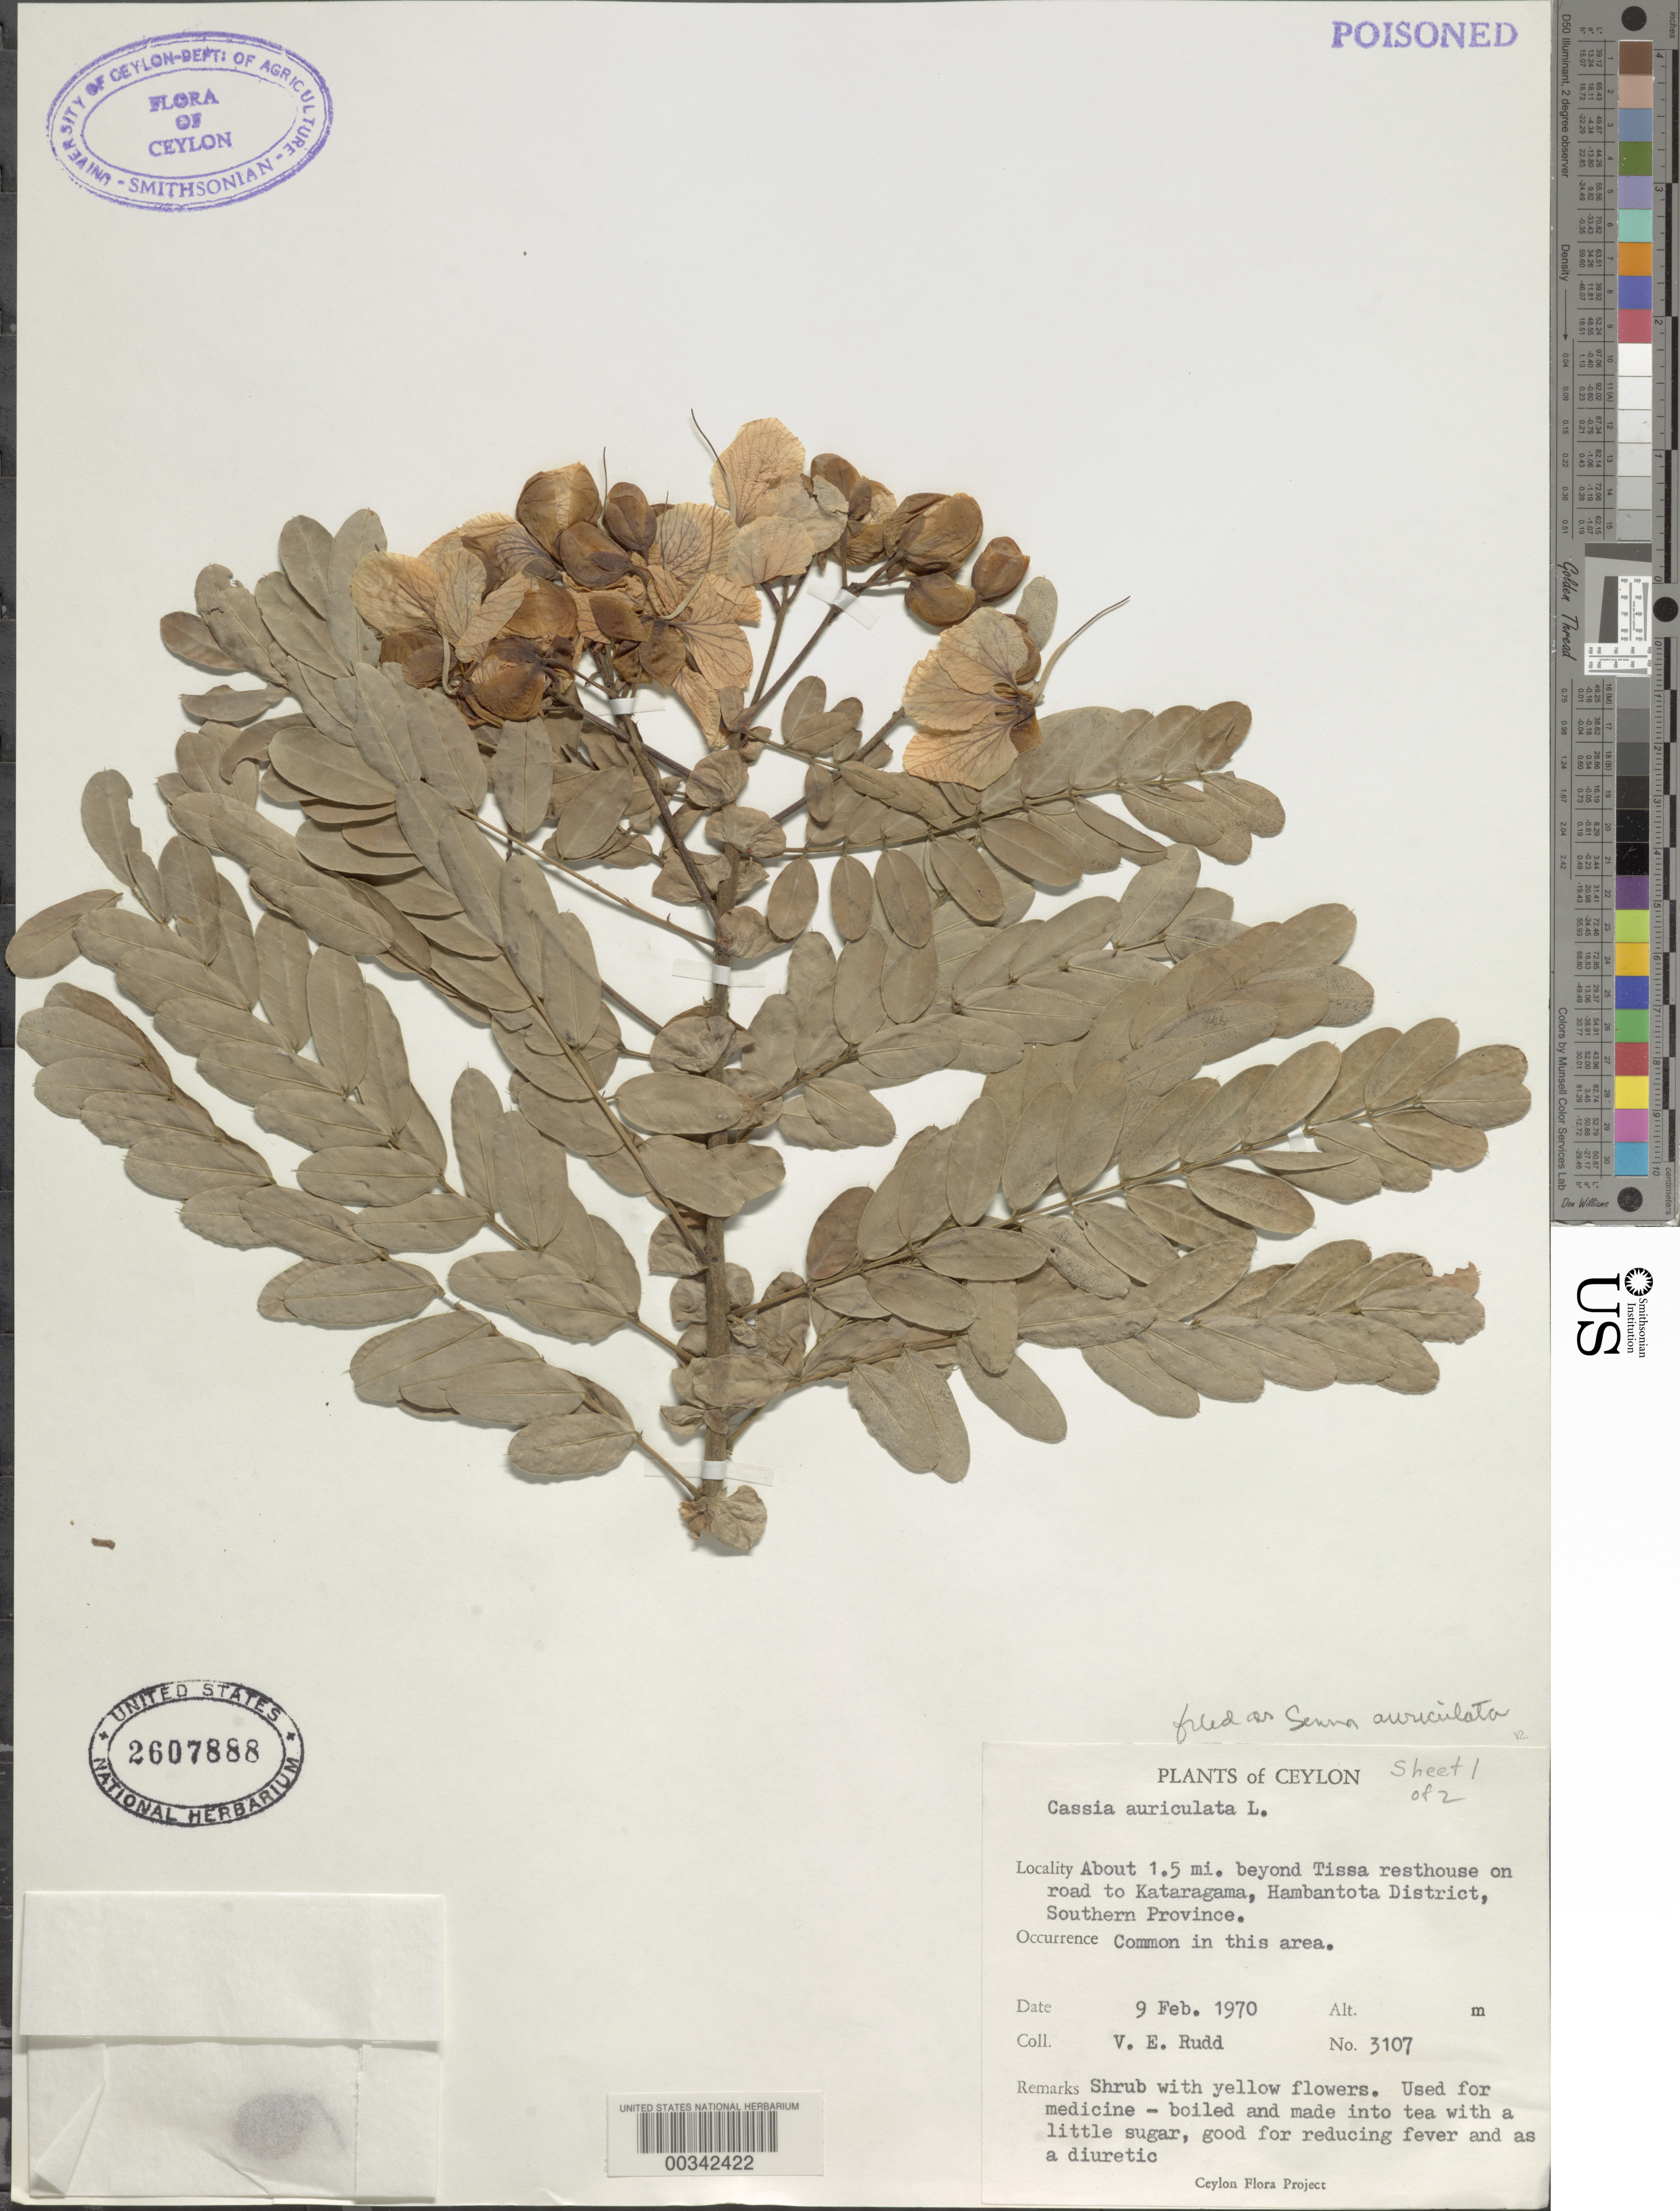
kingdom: Plantae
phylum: Tracheophyta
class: Magnoliopsida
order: Fabales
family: Fabaceae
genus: Senna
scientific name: Senna auriculata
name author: (L.) Roxb.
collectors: V. E. Rudd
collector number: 3107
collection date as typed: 09 Feb 1970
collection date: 1970-02-09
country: Sri Lanka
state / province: Southern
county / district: Hambantota Dist.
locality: About 1.5 mi beyond tissa resthouse on road to kataragama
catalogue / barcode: US 2607888